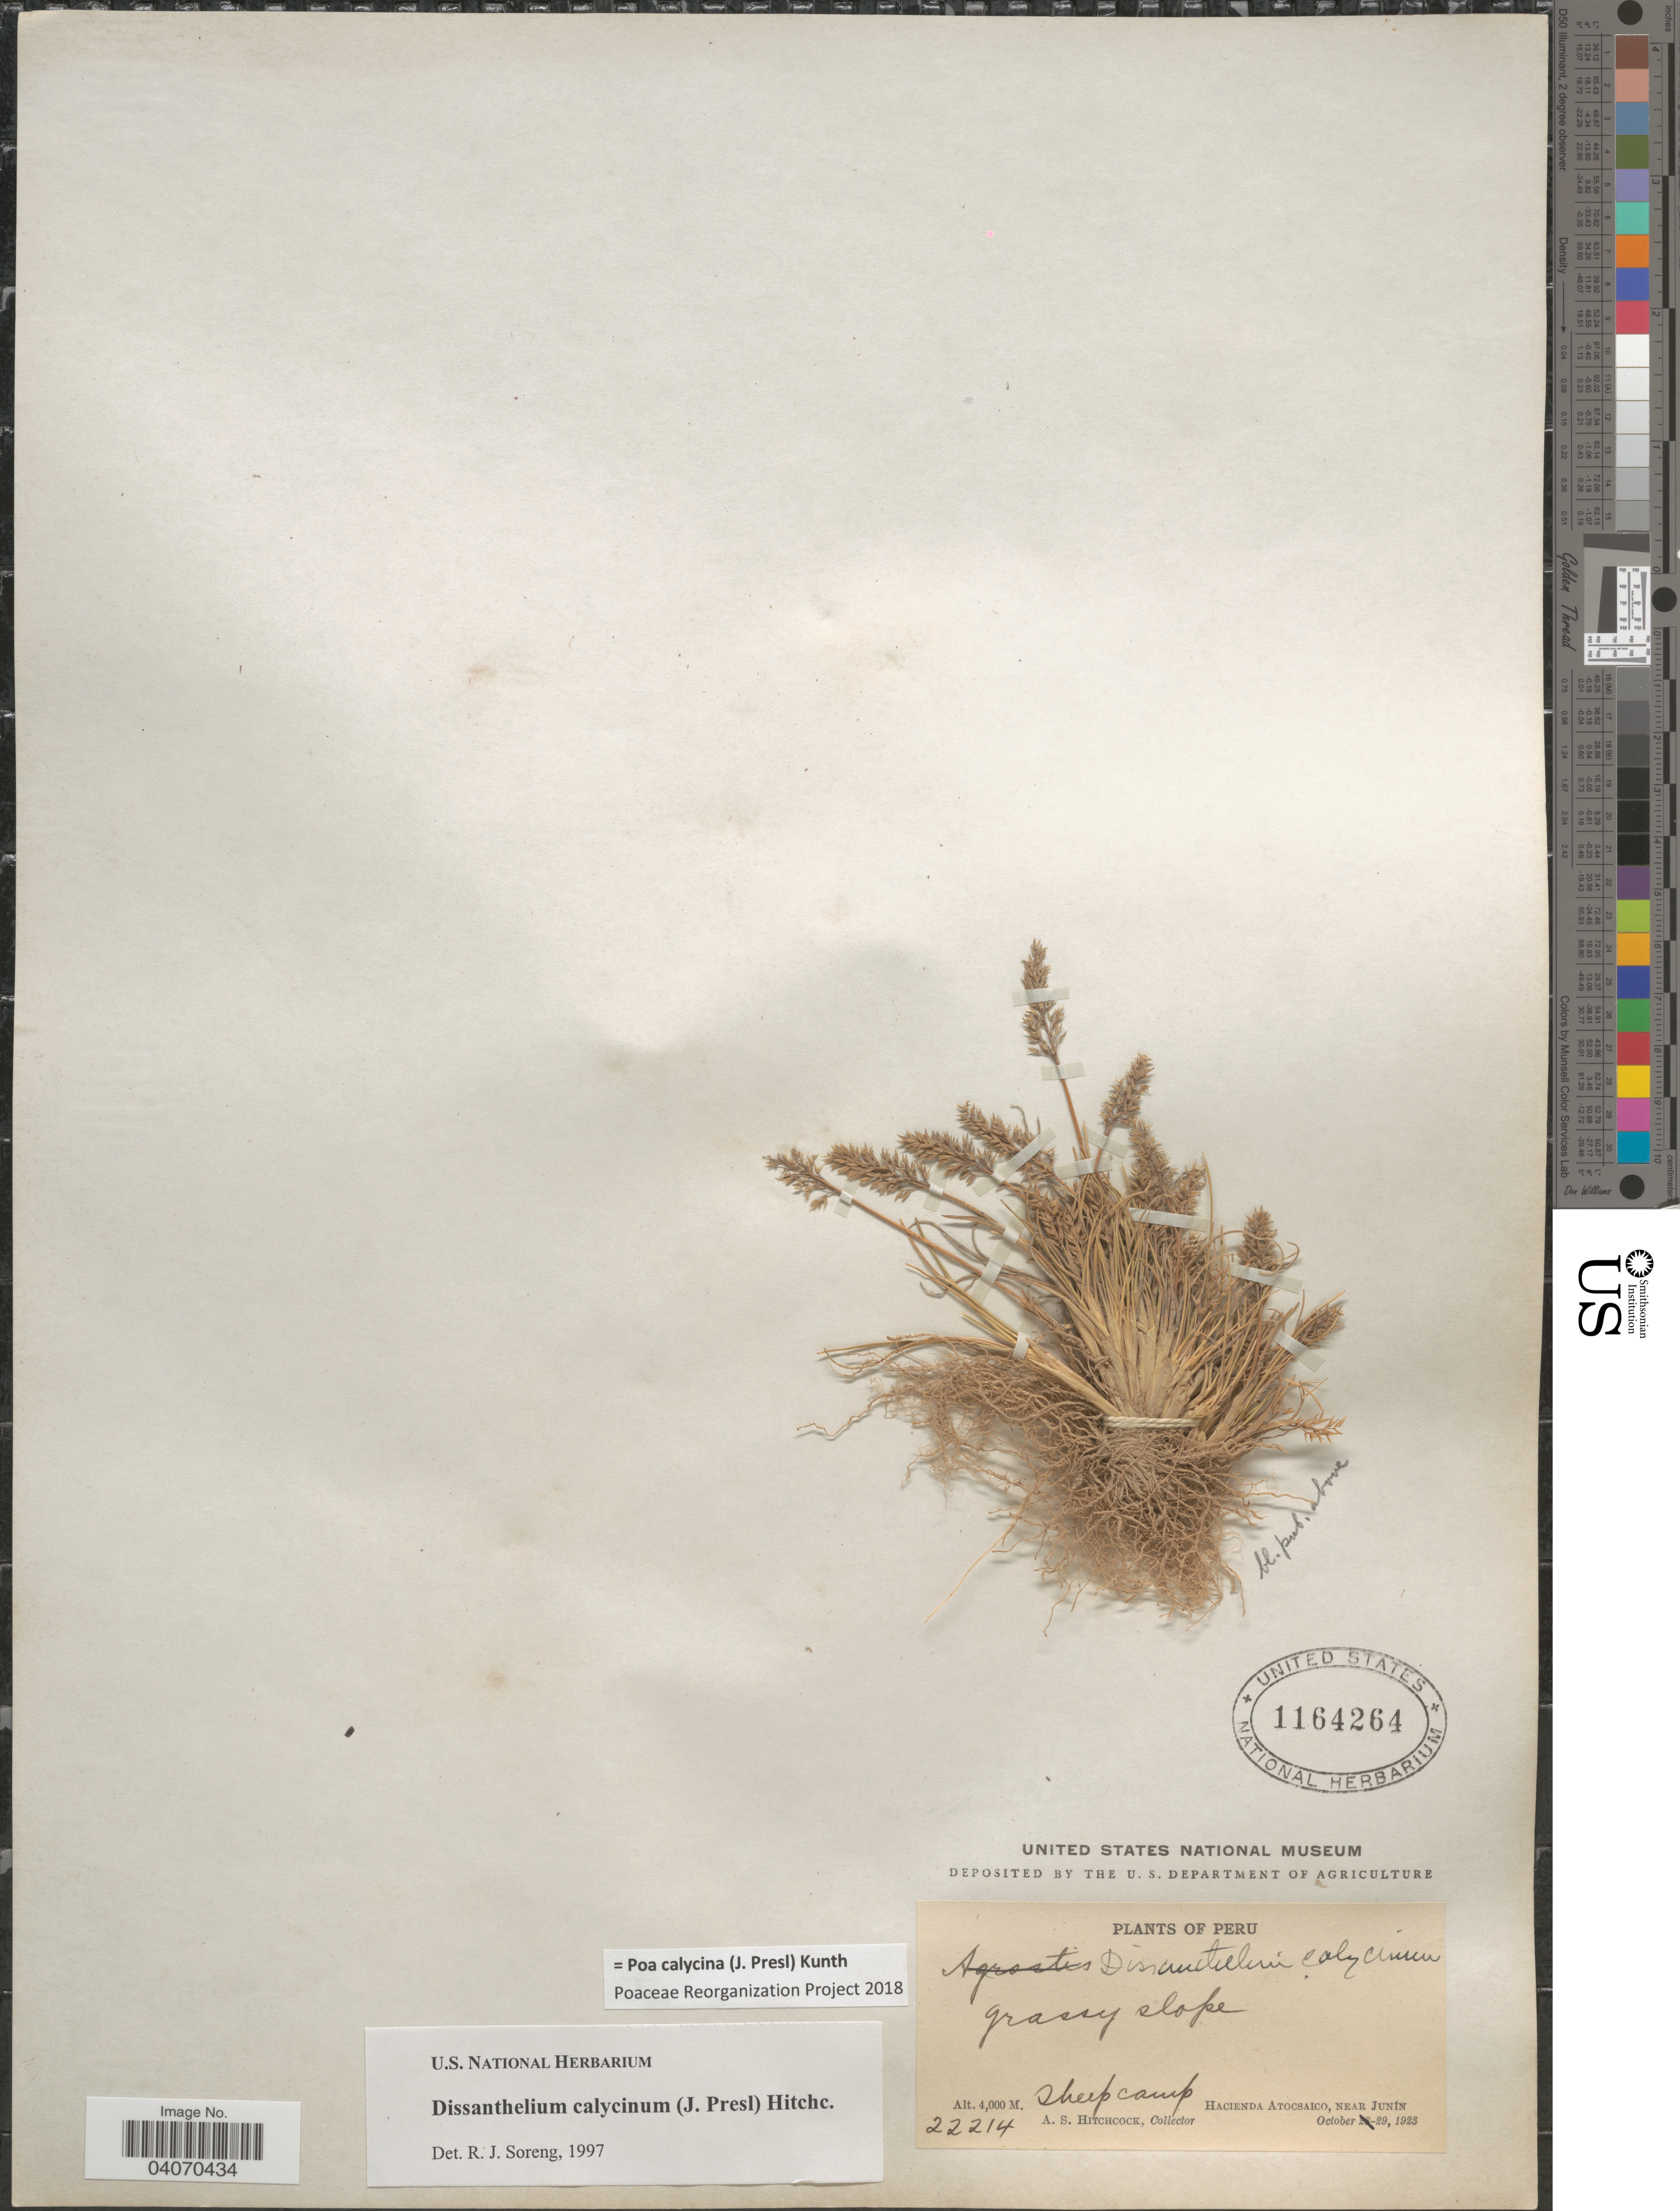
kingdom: Plantae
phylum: Tracheophyta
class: Liliopsida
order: Poales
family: Poaceae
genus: Poa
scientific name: Poa calycina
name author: (J. Presl) Kunth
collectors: A. S. Hitchcock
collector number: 22214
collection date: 1923-10-29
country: Peru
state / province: Junín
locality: Grassy slope. Sheep camp. Hacienda Atocsaico, near Junín.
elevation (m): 4000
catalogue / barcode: US 1164264